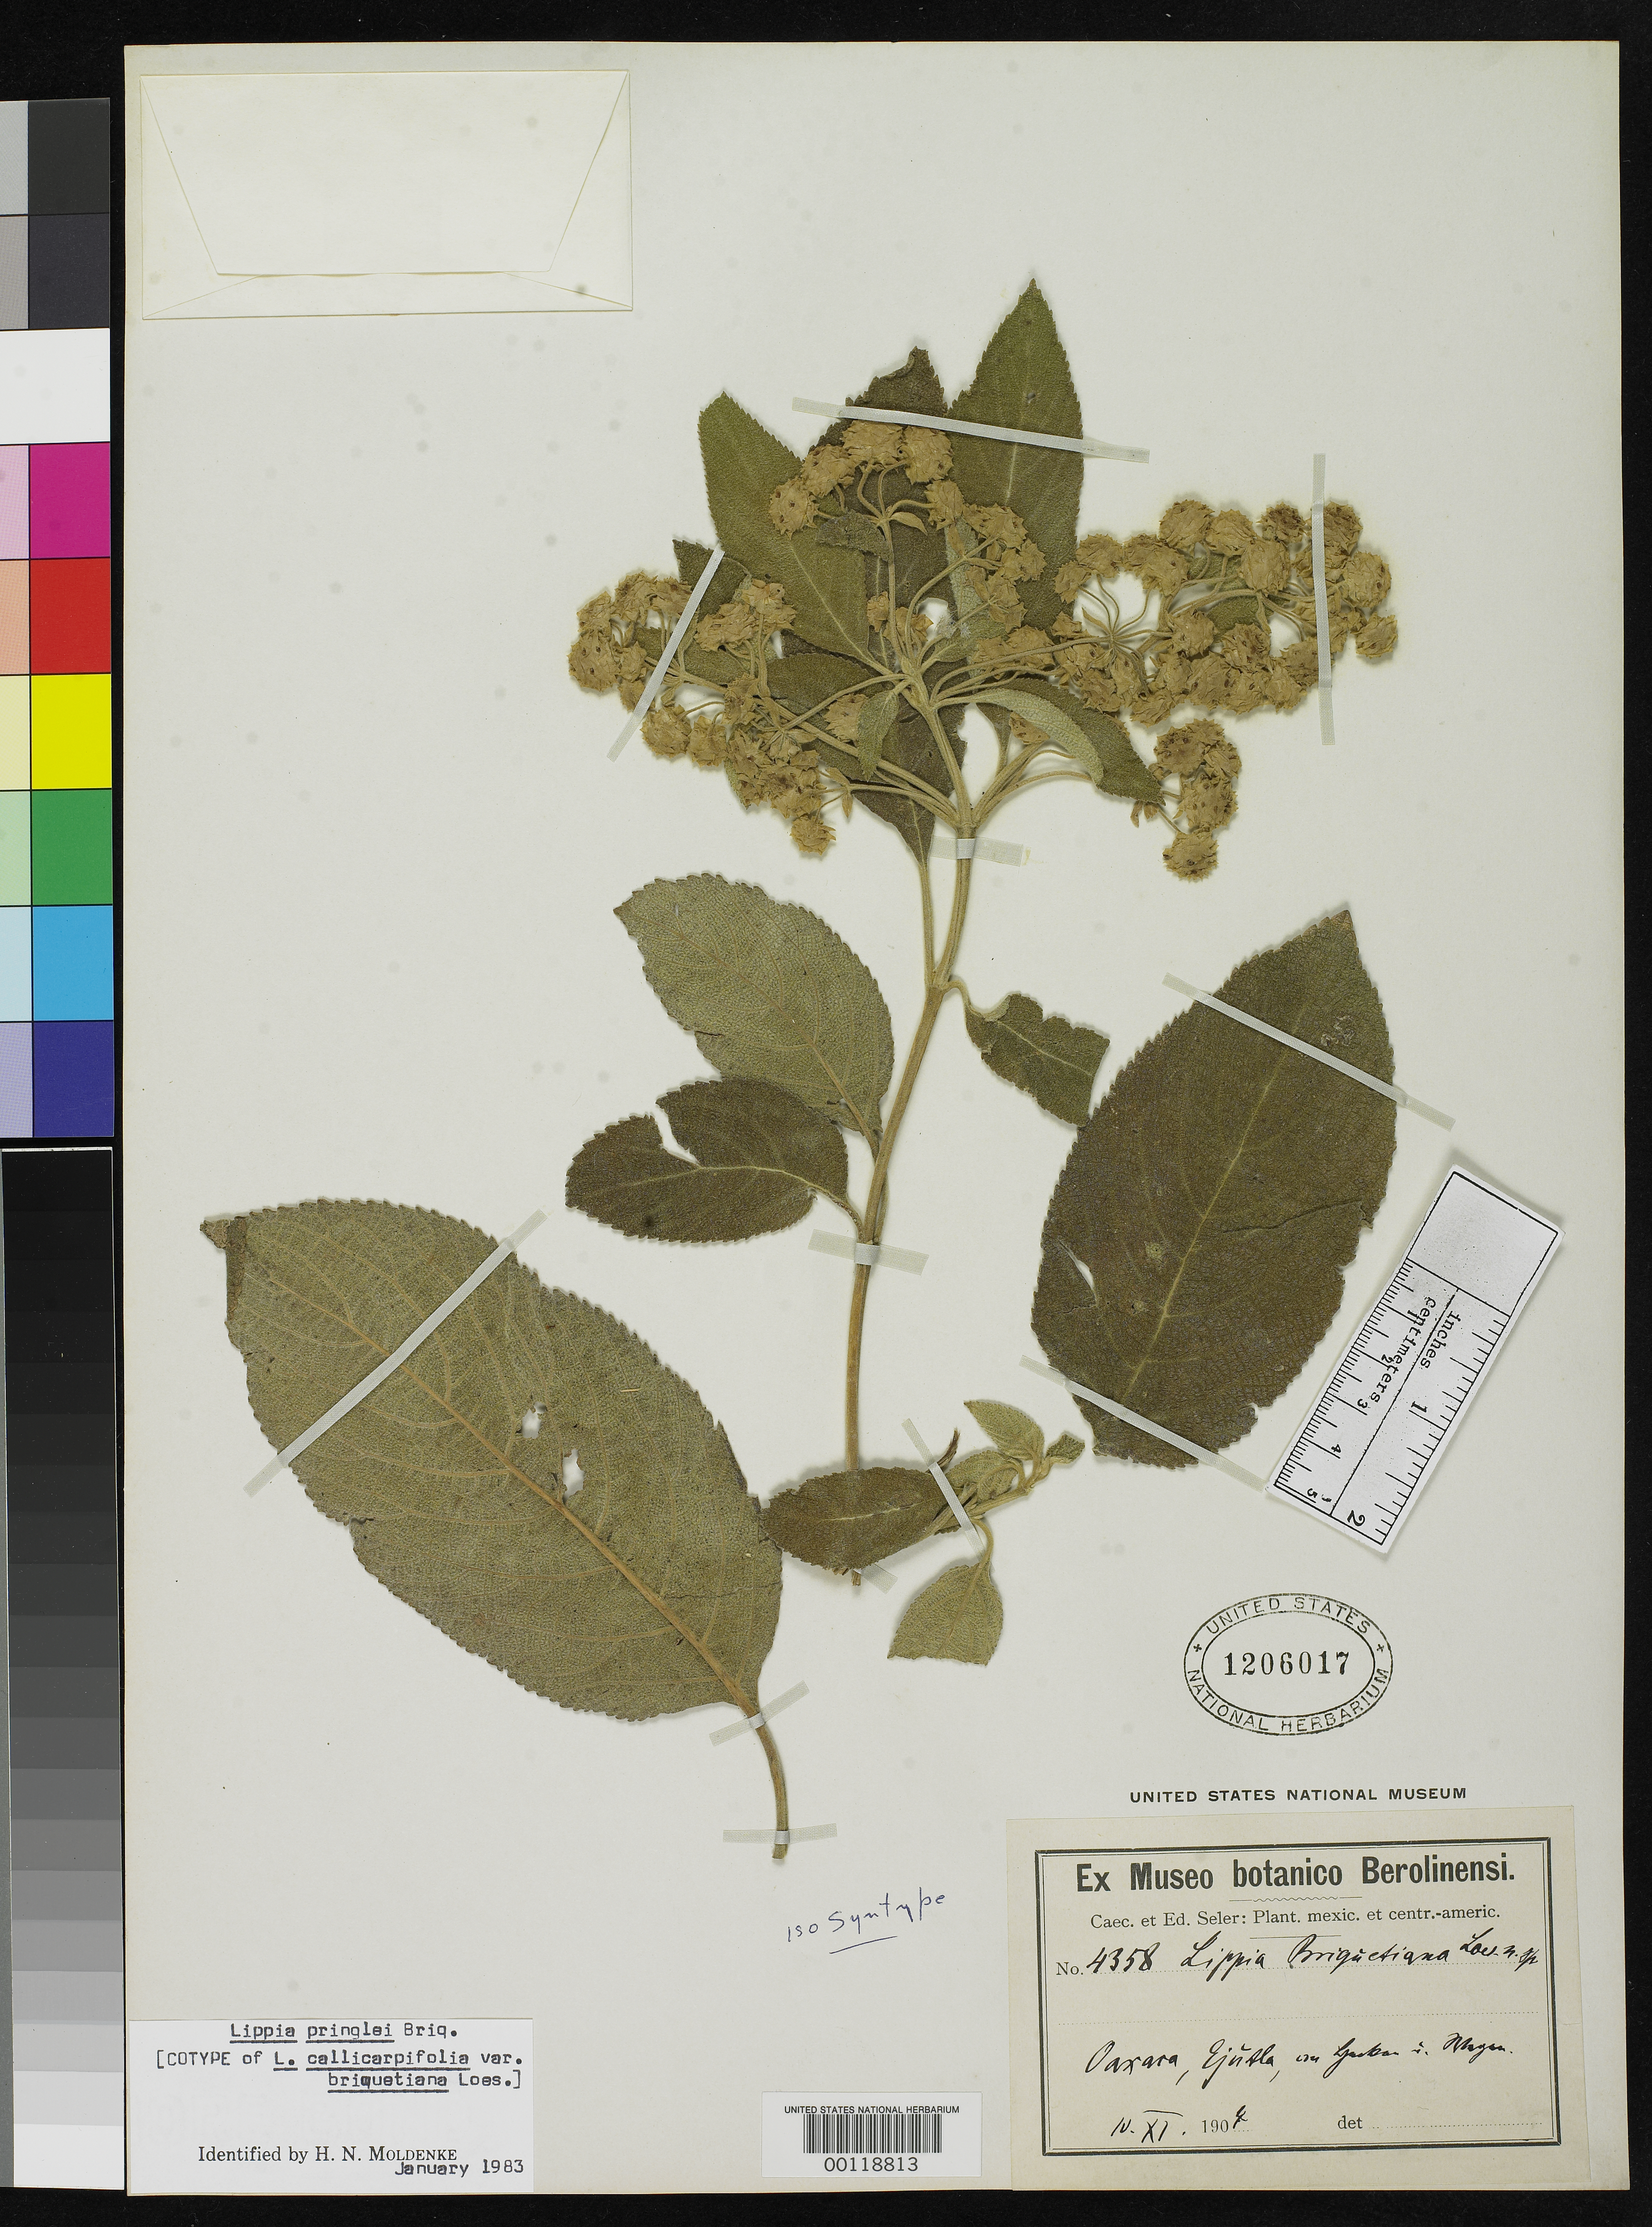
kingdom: Plantae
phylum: Tracheophyta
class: Magnoliopsida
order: Lamiales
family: Verbenaceae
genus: Lippia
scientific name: Lippia callicarpaefolia var. briquetiana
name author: Loes.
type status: Syntype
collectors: E. Seler & C. Seler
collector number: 4358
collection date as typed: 04 Nov 1909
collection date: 1909-11-04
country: Mexico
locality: E of Monserrat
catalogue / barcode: US 1206017